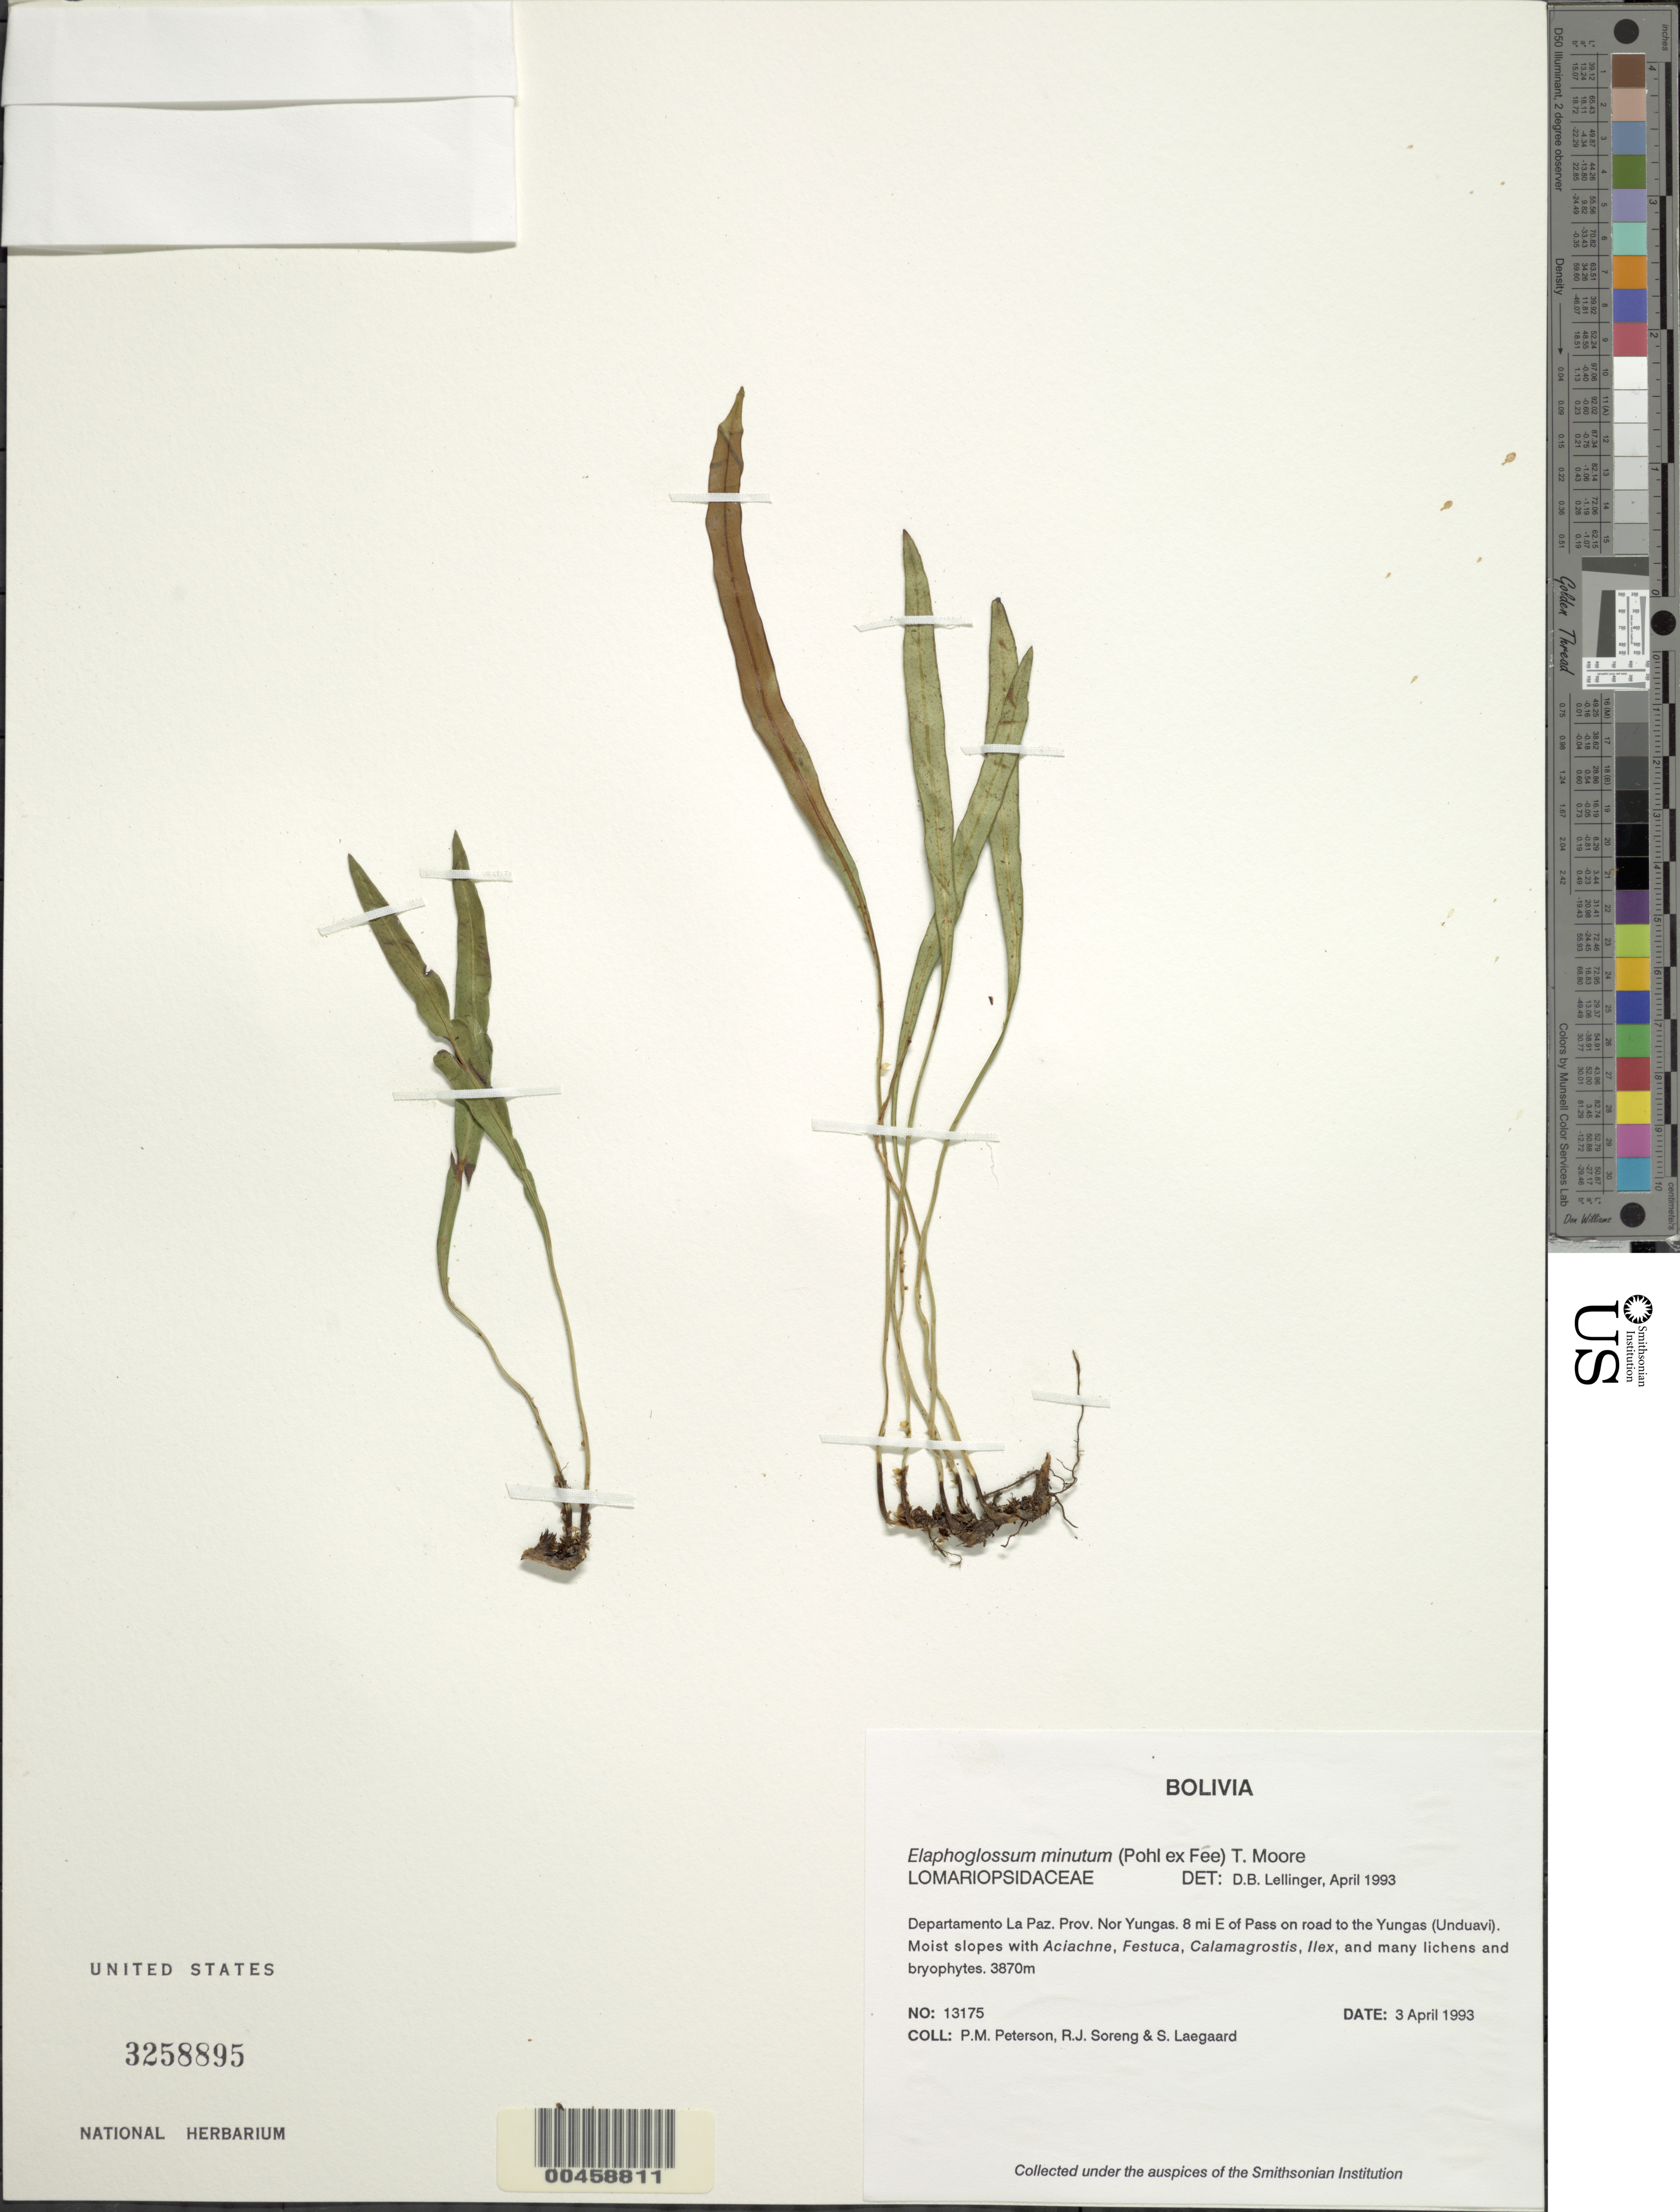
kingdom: Plantae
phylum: Tracheophyta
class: Polypodiopsida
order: Polypodiales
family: Dryopteridaceae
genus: Elaphoglossum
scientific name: Elaphoglossum minutum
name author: (Pohl ex Fée) T. Moore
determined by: Lellinger, David B., (BOT), Smithsonian Institution - National Museum of Natural History (UNITED STATES)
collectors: P. M. Peterson, R. J. Soreng & S. Lægaard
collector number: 13175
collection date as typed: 03 Apr 1993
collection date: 1993-04-03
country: Bolivia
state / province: La Paz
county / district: Nor Yungas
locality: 8 mi E of Pass on road to the Yungas (Unduavi).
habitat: Moist slopes with Aciachne, Festuca, Calamagrostis, Ilex, and many lichens and bryophytes.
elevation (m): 3870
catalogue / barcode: US 3258895